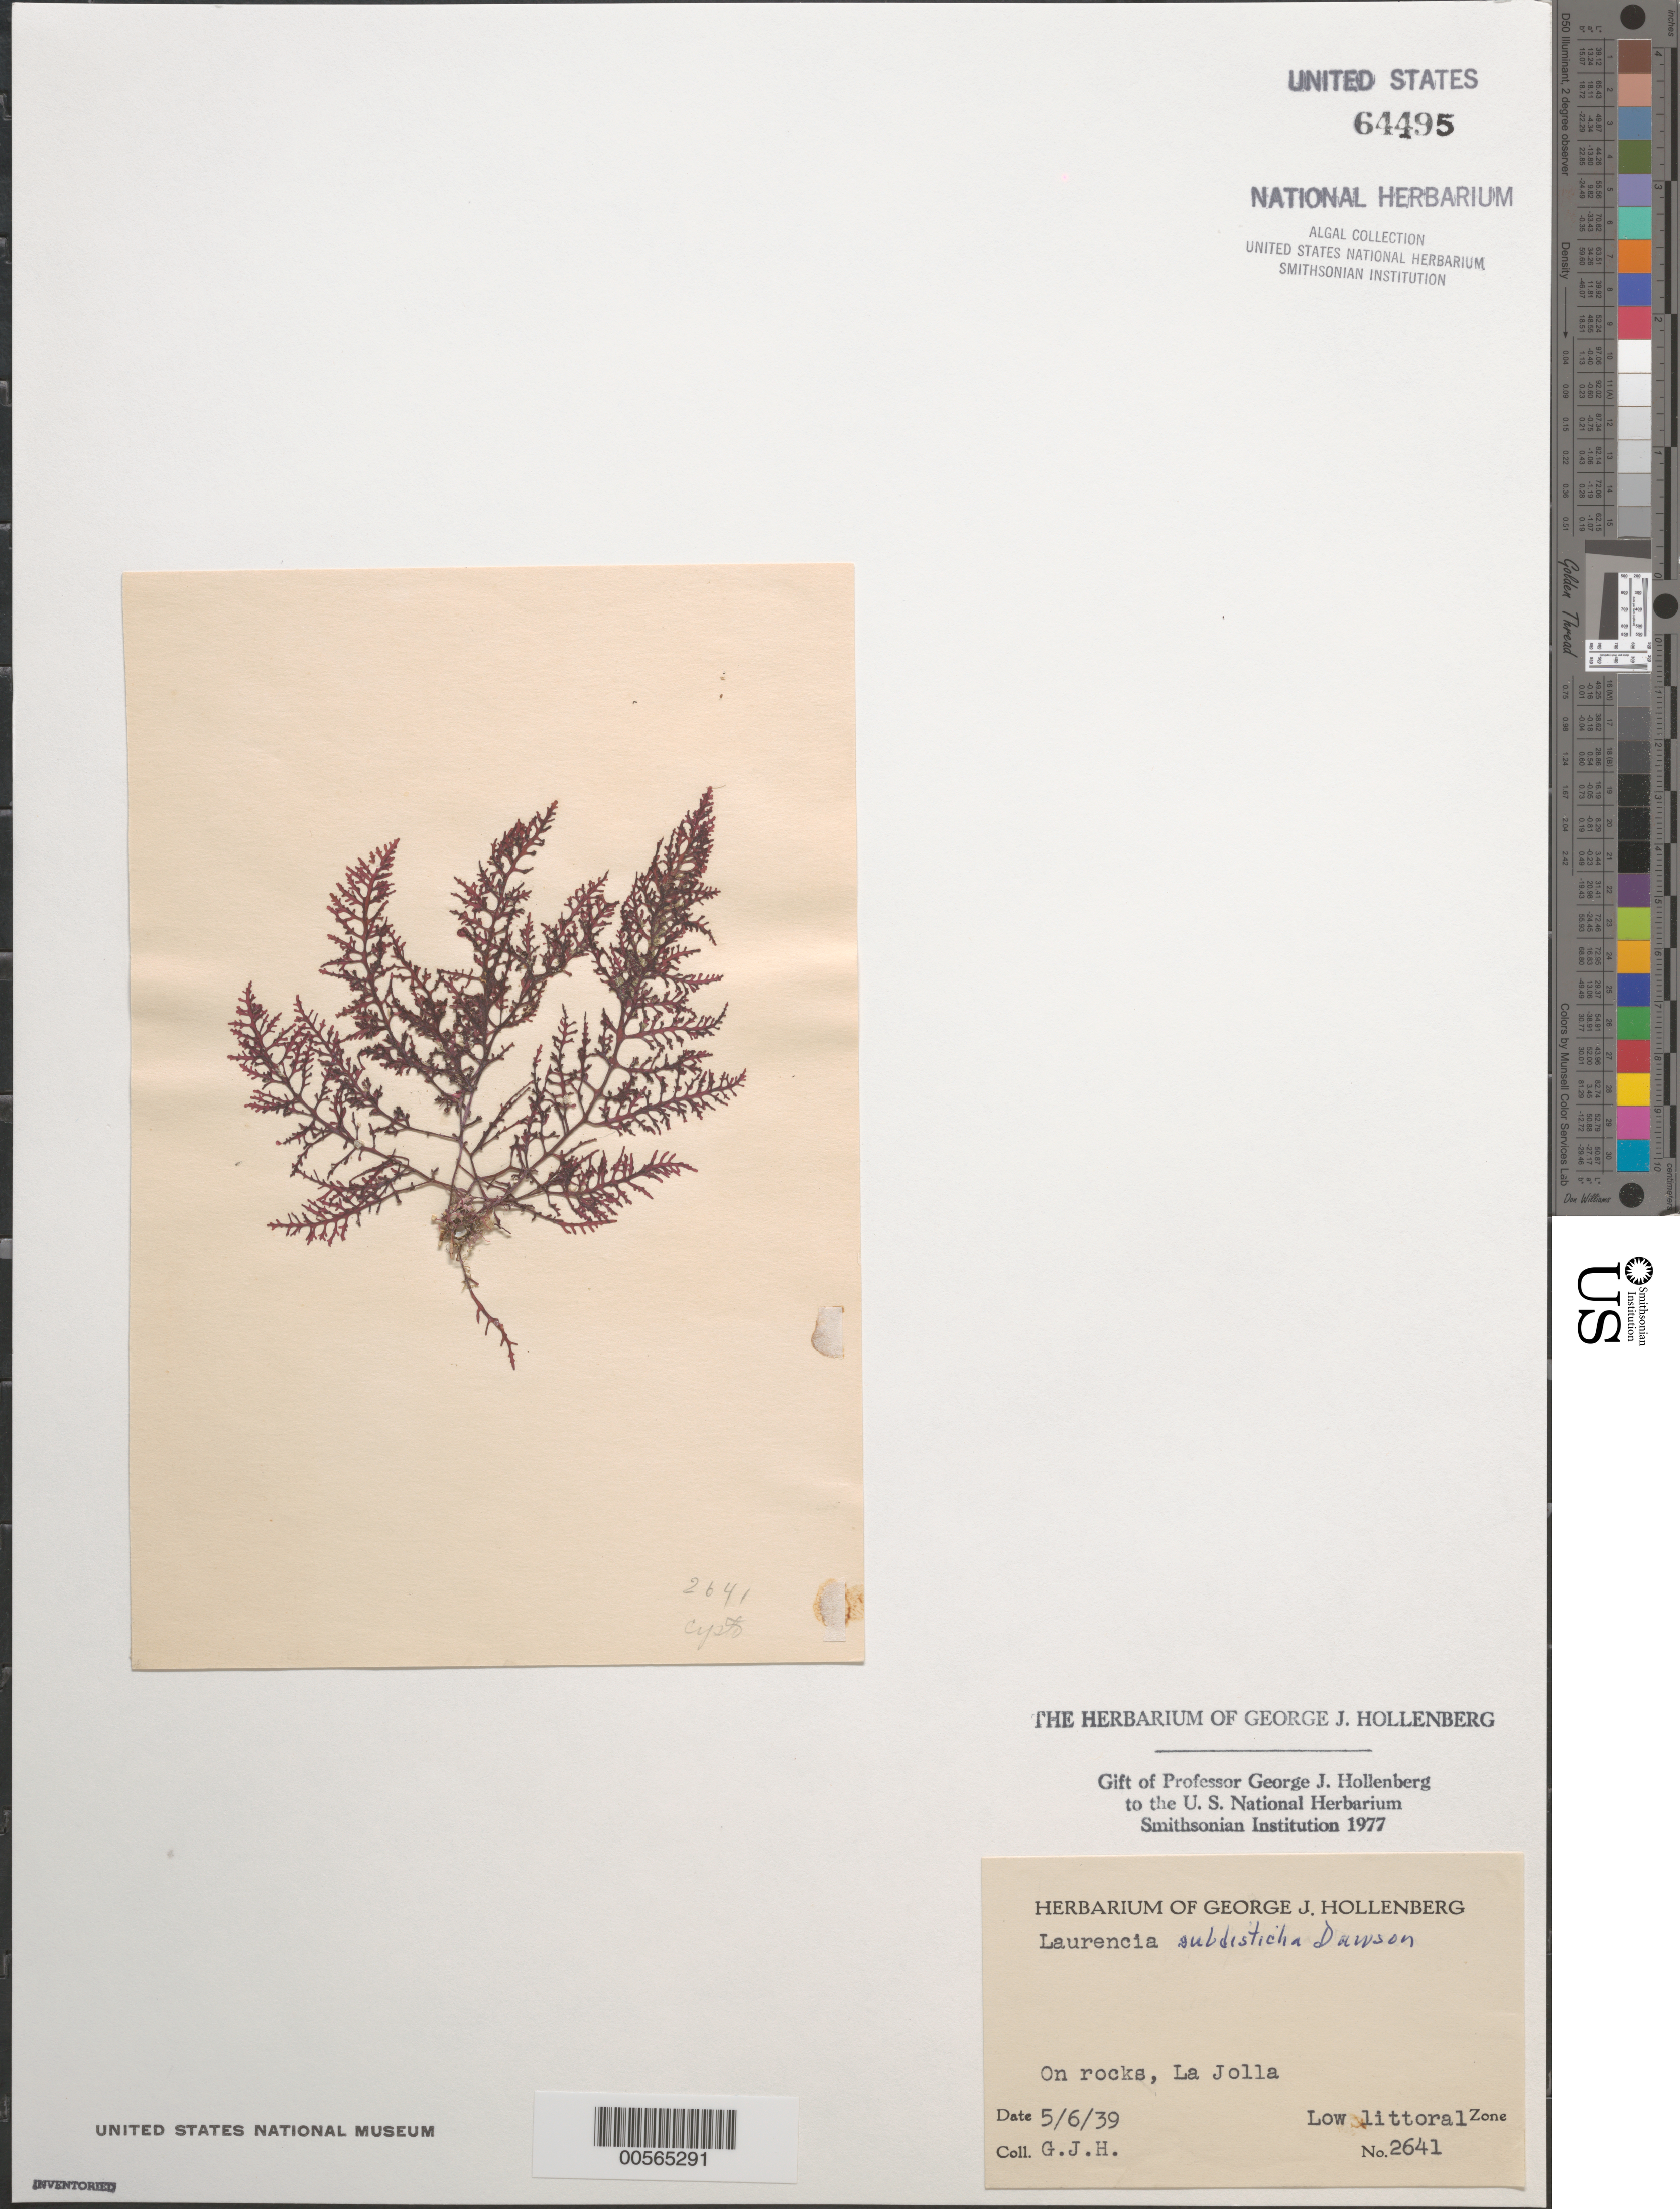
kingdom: Plantae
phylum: Rhodophyta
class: Florideophyceae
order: Ceramiales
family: Rhodomelaceae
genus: Laurencia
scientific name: Laurencia subdisticha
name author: E.Y. Dawson et al.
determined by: Hollenberg, George J.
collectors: G. Hollenberg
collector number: GJH 2641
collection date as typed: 06 May 1939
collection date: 1939-05-06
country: United States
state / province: California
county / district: San Diego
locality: La Jolla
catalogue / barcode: US 64495